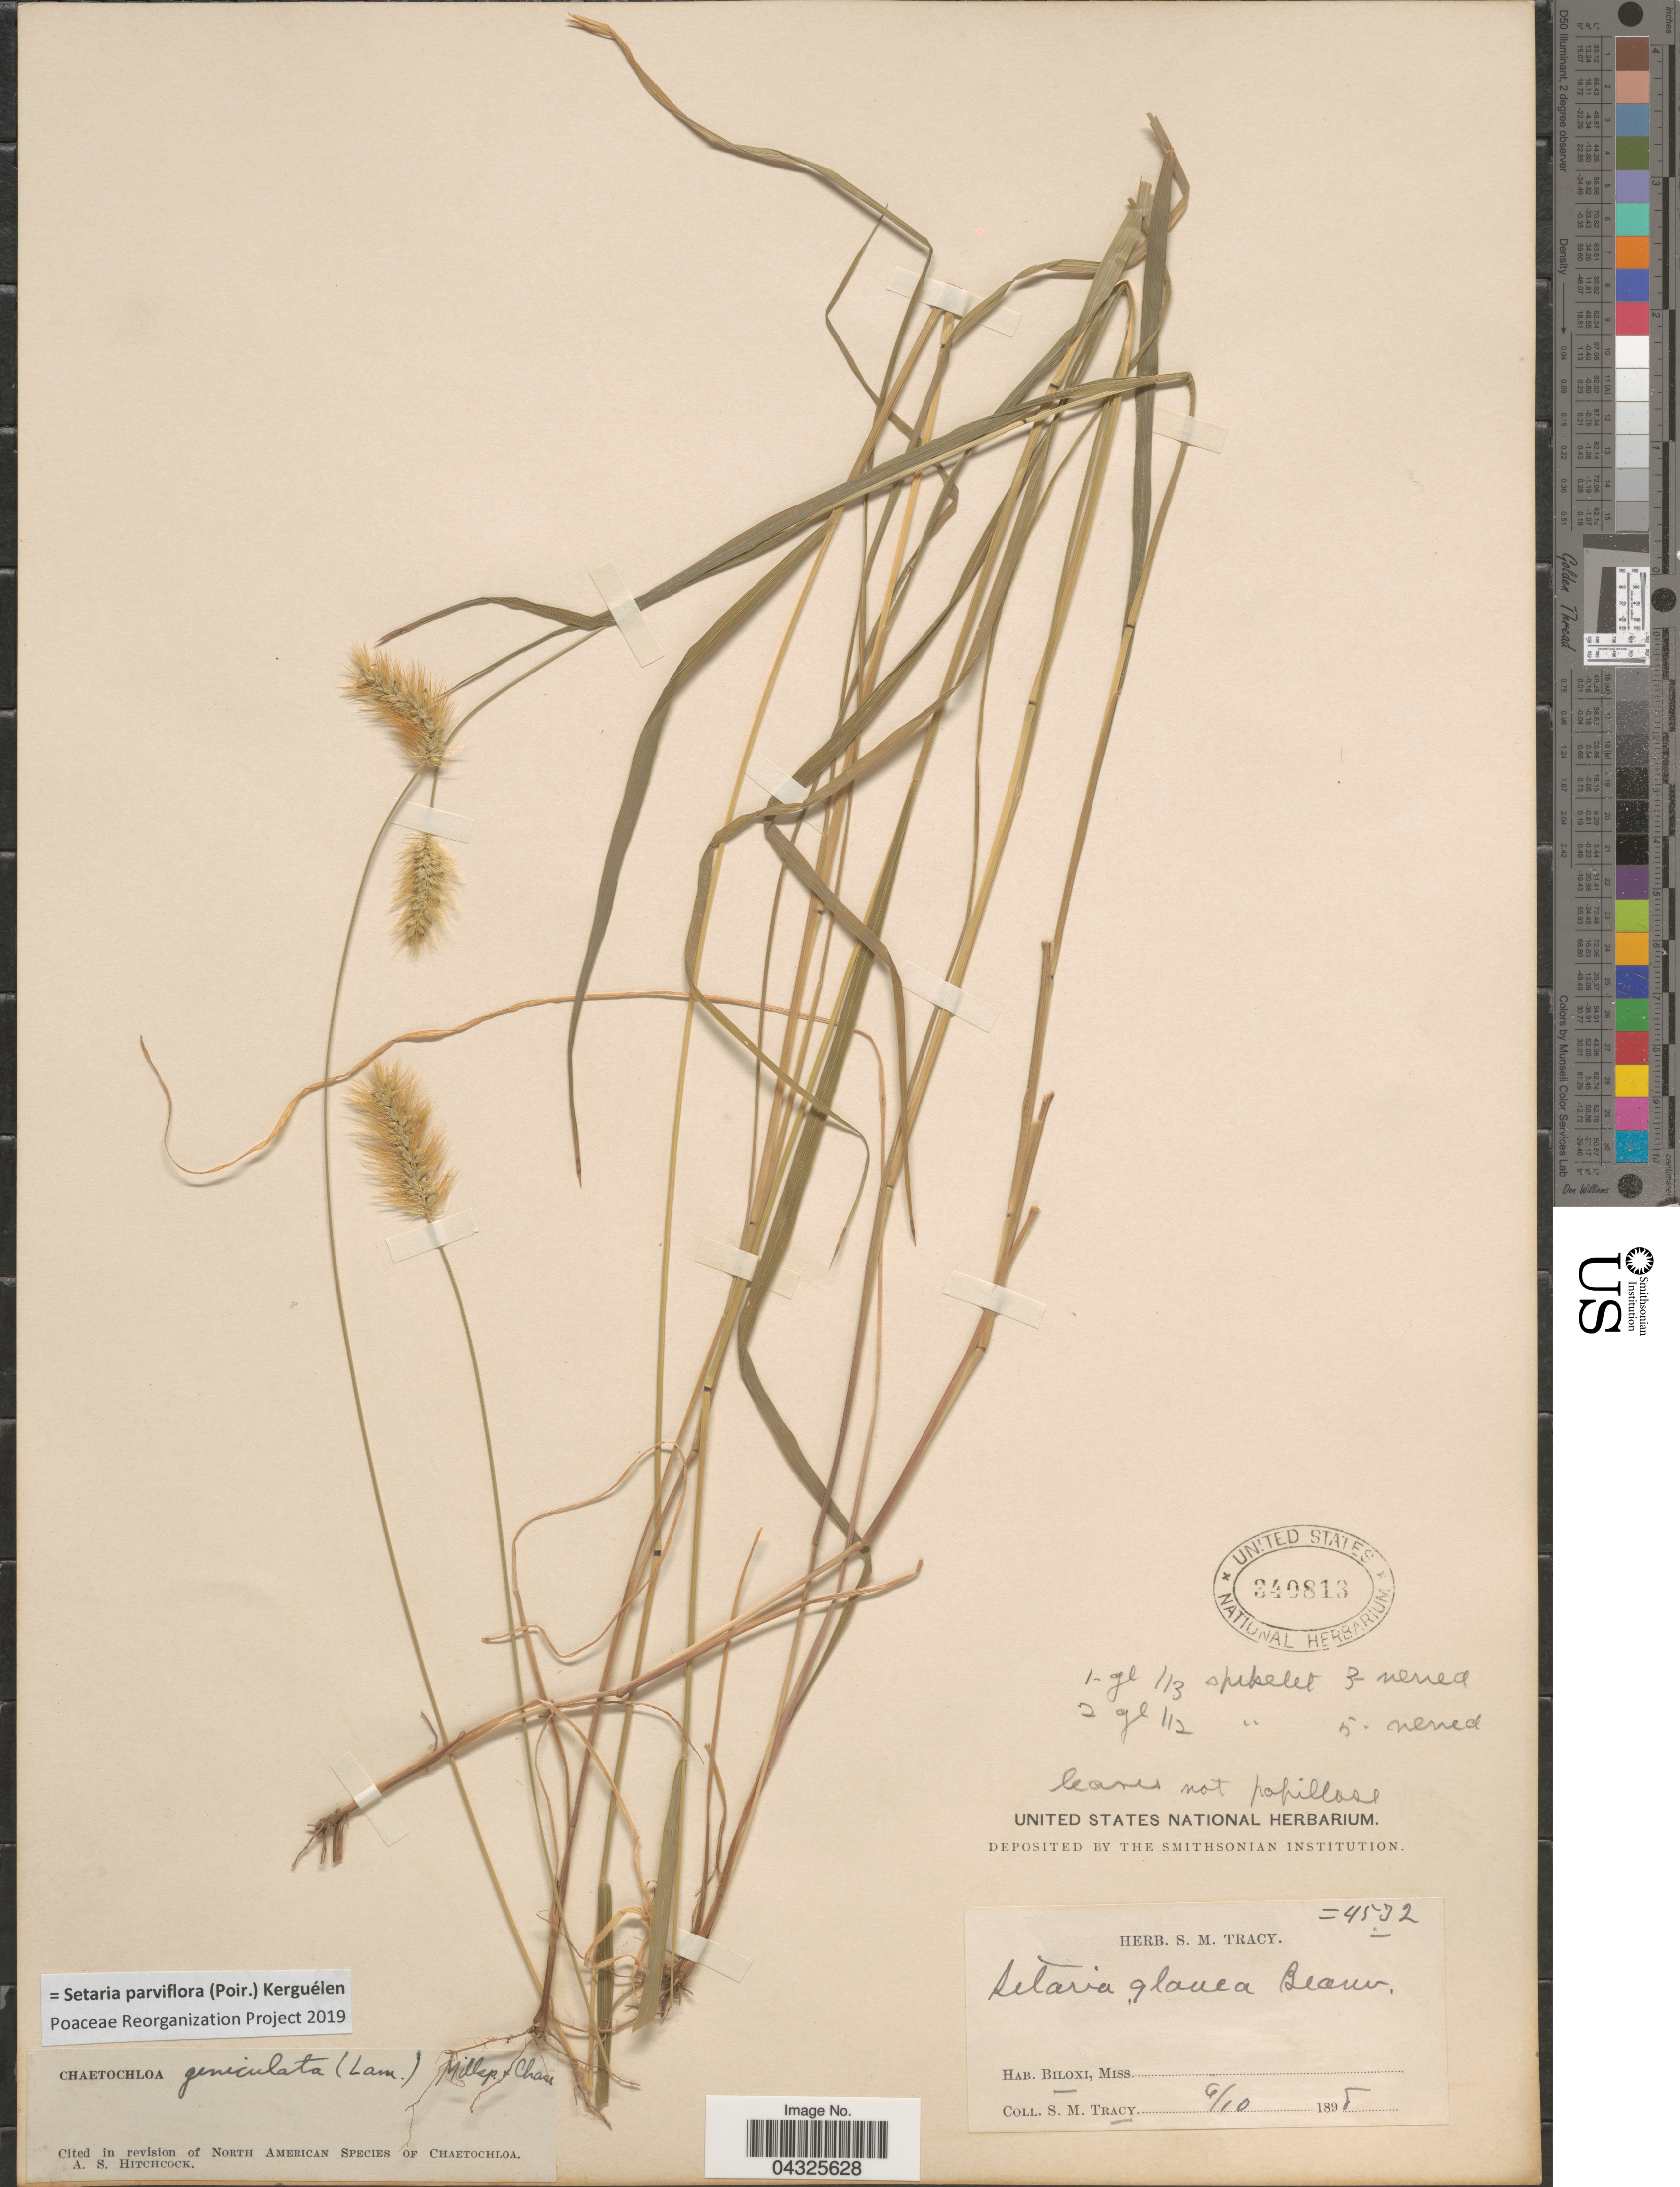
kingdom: Plantae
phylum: Tracheophyta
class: Liliopsida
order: Poales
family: Poaceae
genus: Setaria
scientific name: Setaria parviflora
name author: (Poir.) Kerguélen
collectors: S. M. Tracy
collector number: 4532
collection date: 1898-09-10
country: United States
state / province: Mississippi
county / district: Harrison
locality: Biloxi.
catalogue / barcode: US 340813